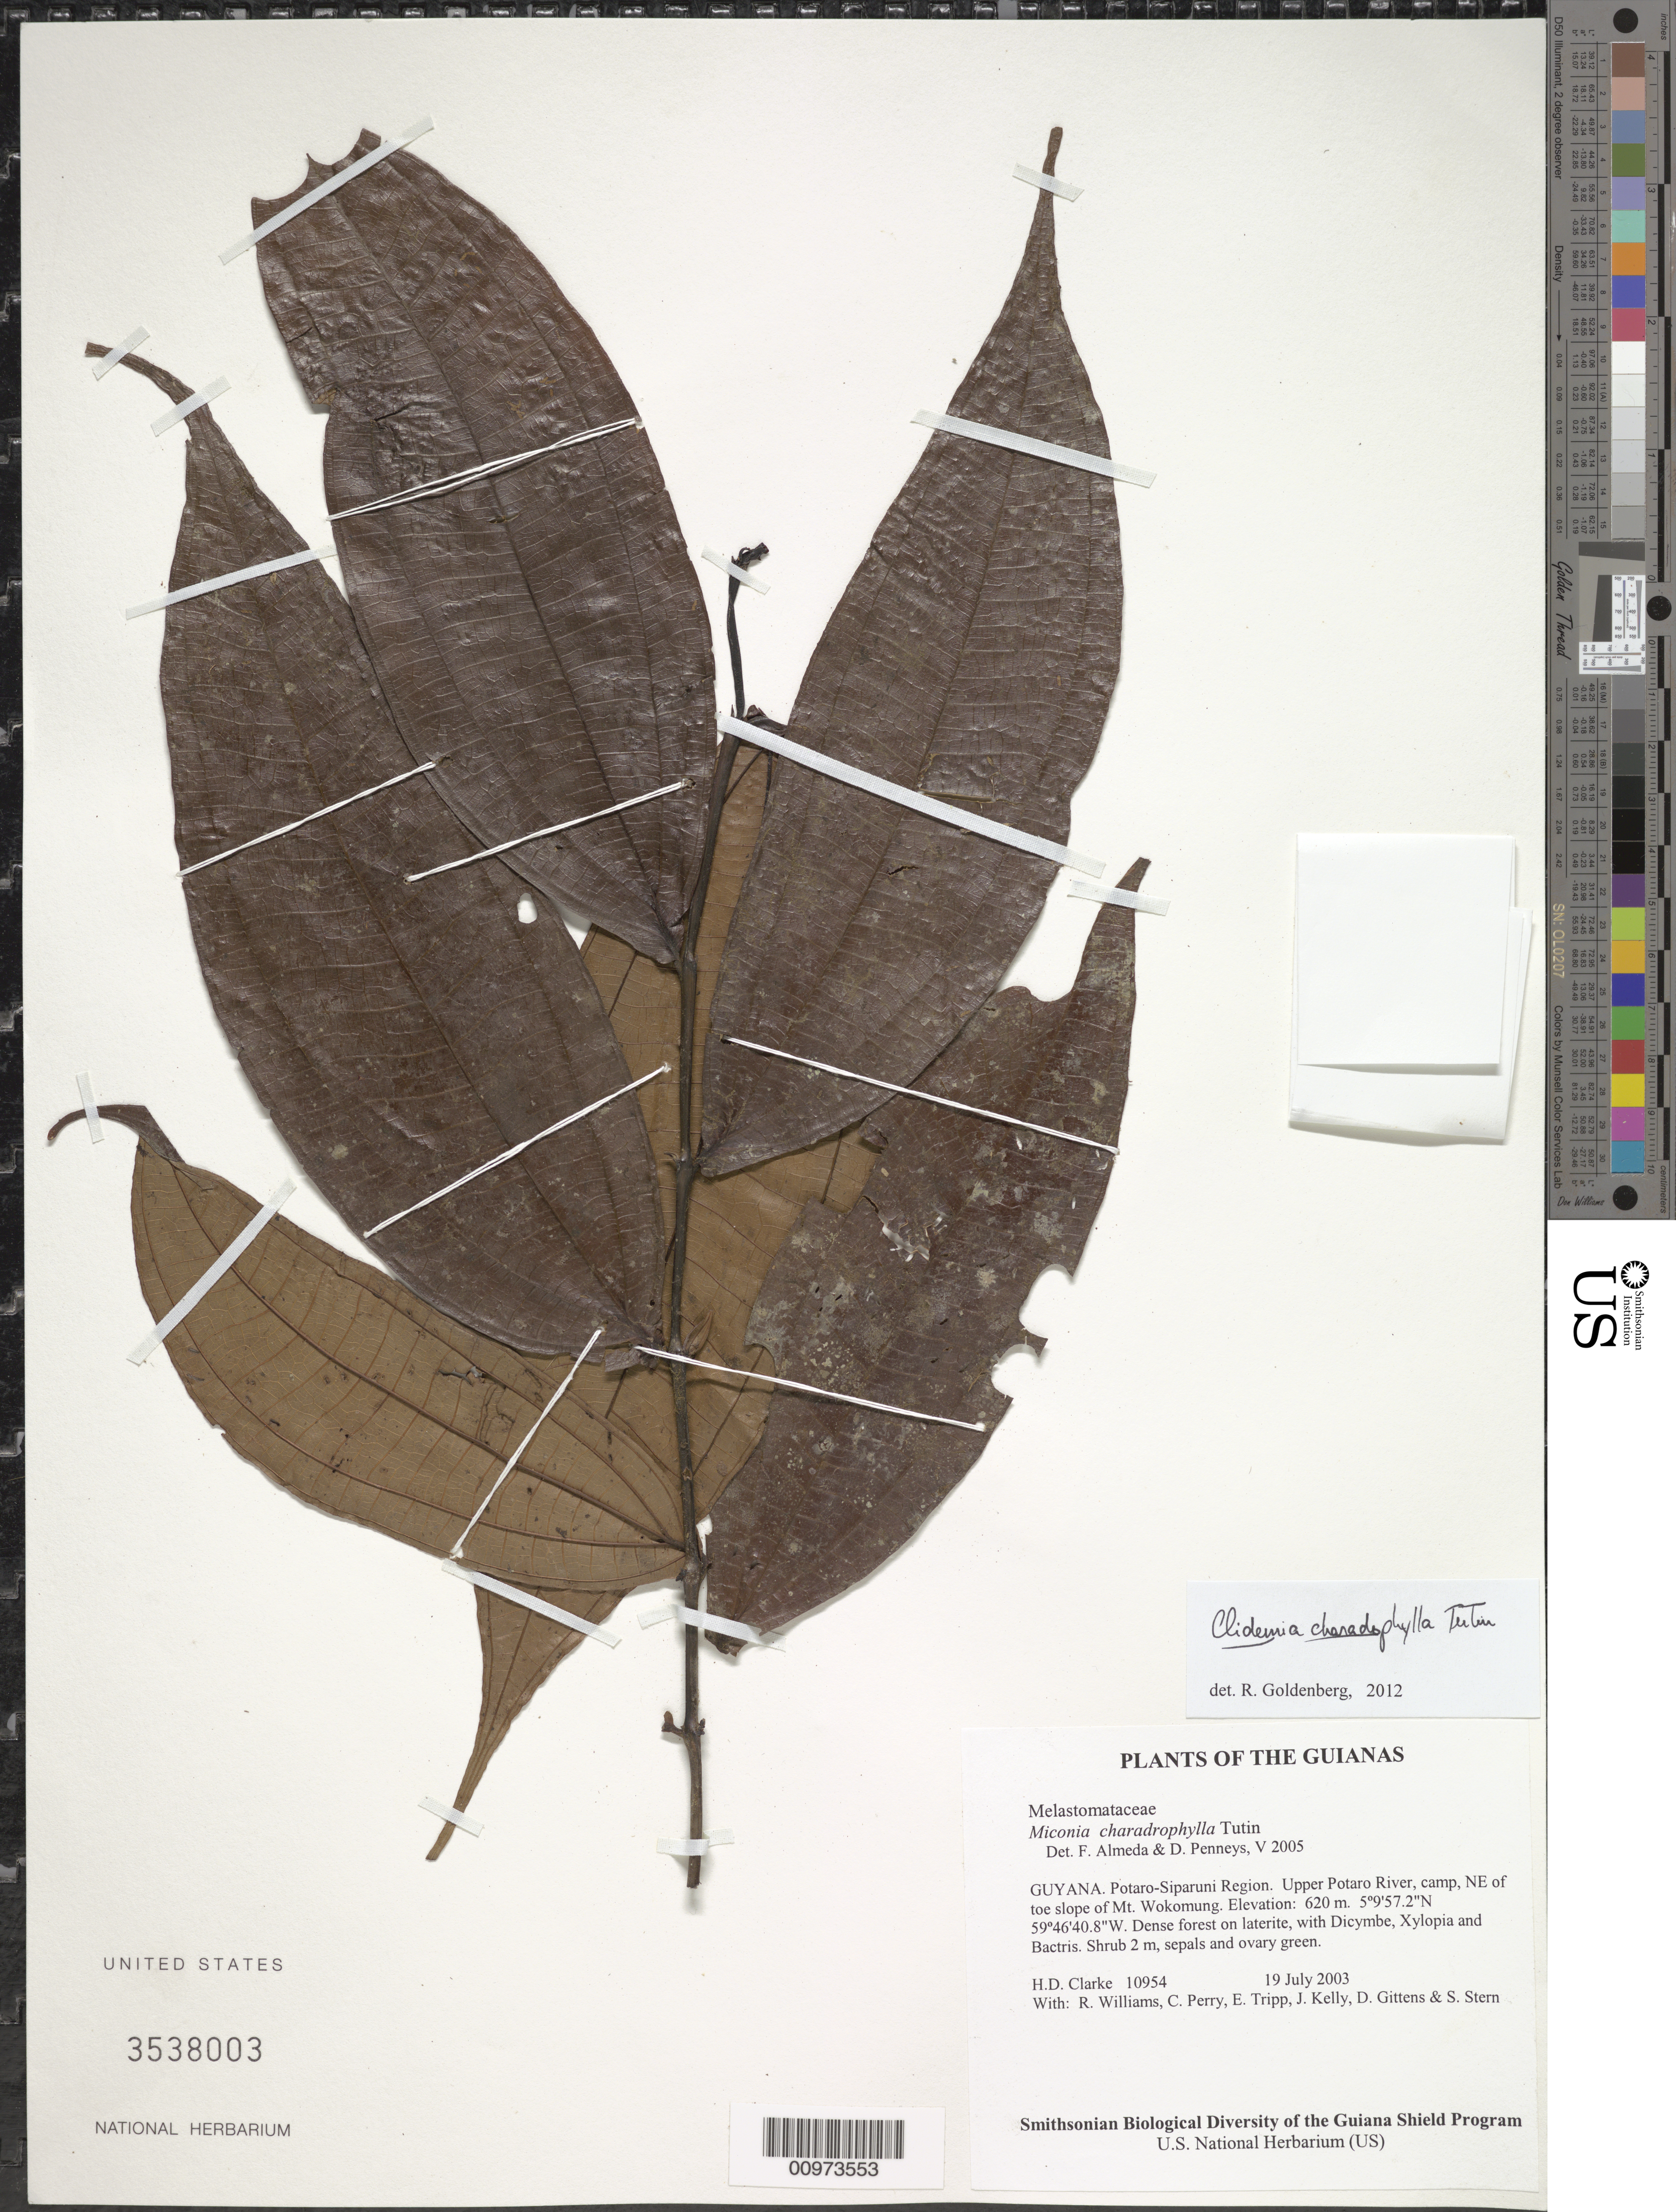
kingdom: Plantae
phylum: Tracheophyta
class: Magnoliopsida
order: Myrtales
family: Melastomataceae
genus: Clidemia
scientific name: Clidemia charadrophila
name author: Tutin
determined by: Goldenberg, R.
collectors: H. D. Clarke, R. Williams, C. Perry, E. Tripp, J. Kelly, D. Gittens & S. R. Stern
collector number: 10954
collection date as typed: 19 July 2003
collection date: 2003-07-19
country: Guyana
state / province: Potaro-Siparuni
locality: Upper Potaro River, camp, NE of toe slope of Mt. Wokomung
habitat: Dense forest on laterite, with Dicymbe, Xylopia and Bactris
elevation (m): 620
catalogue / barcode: US 3538003